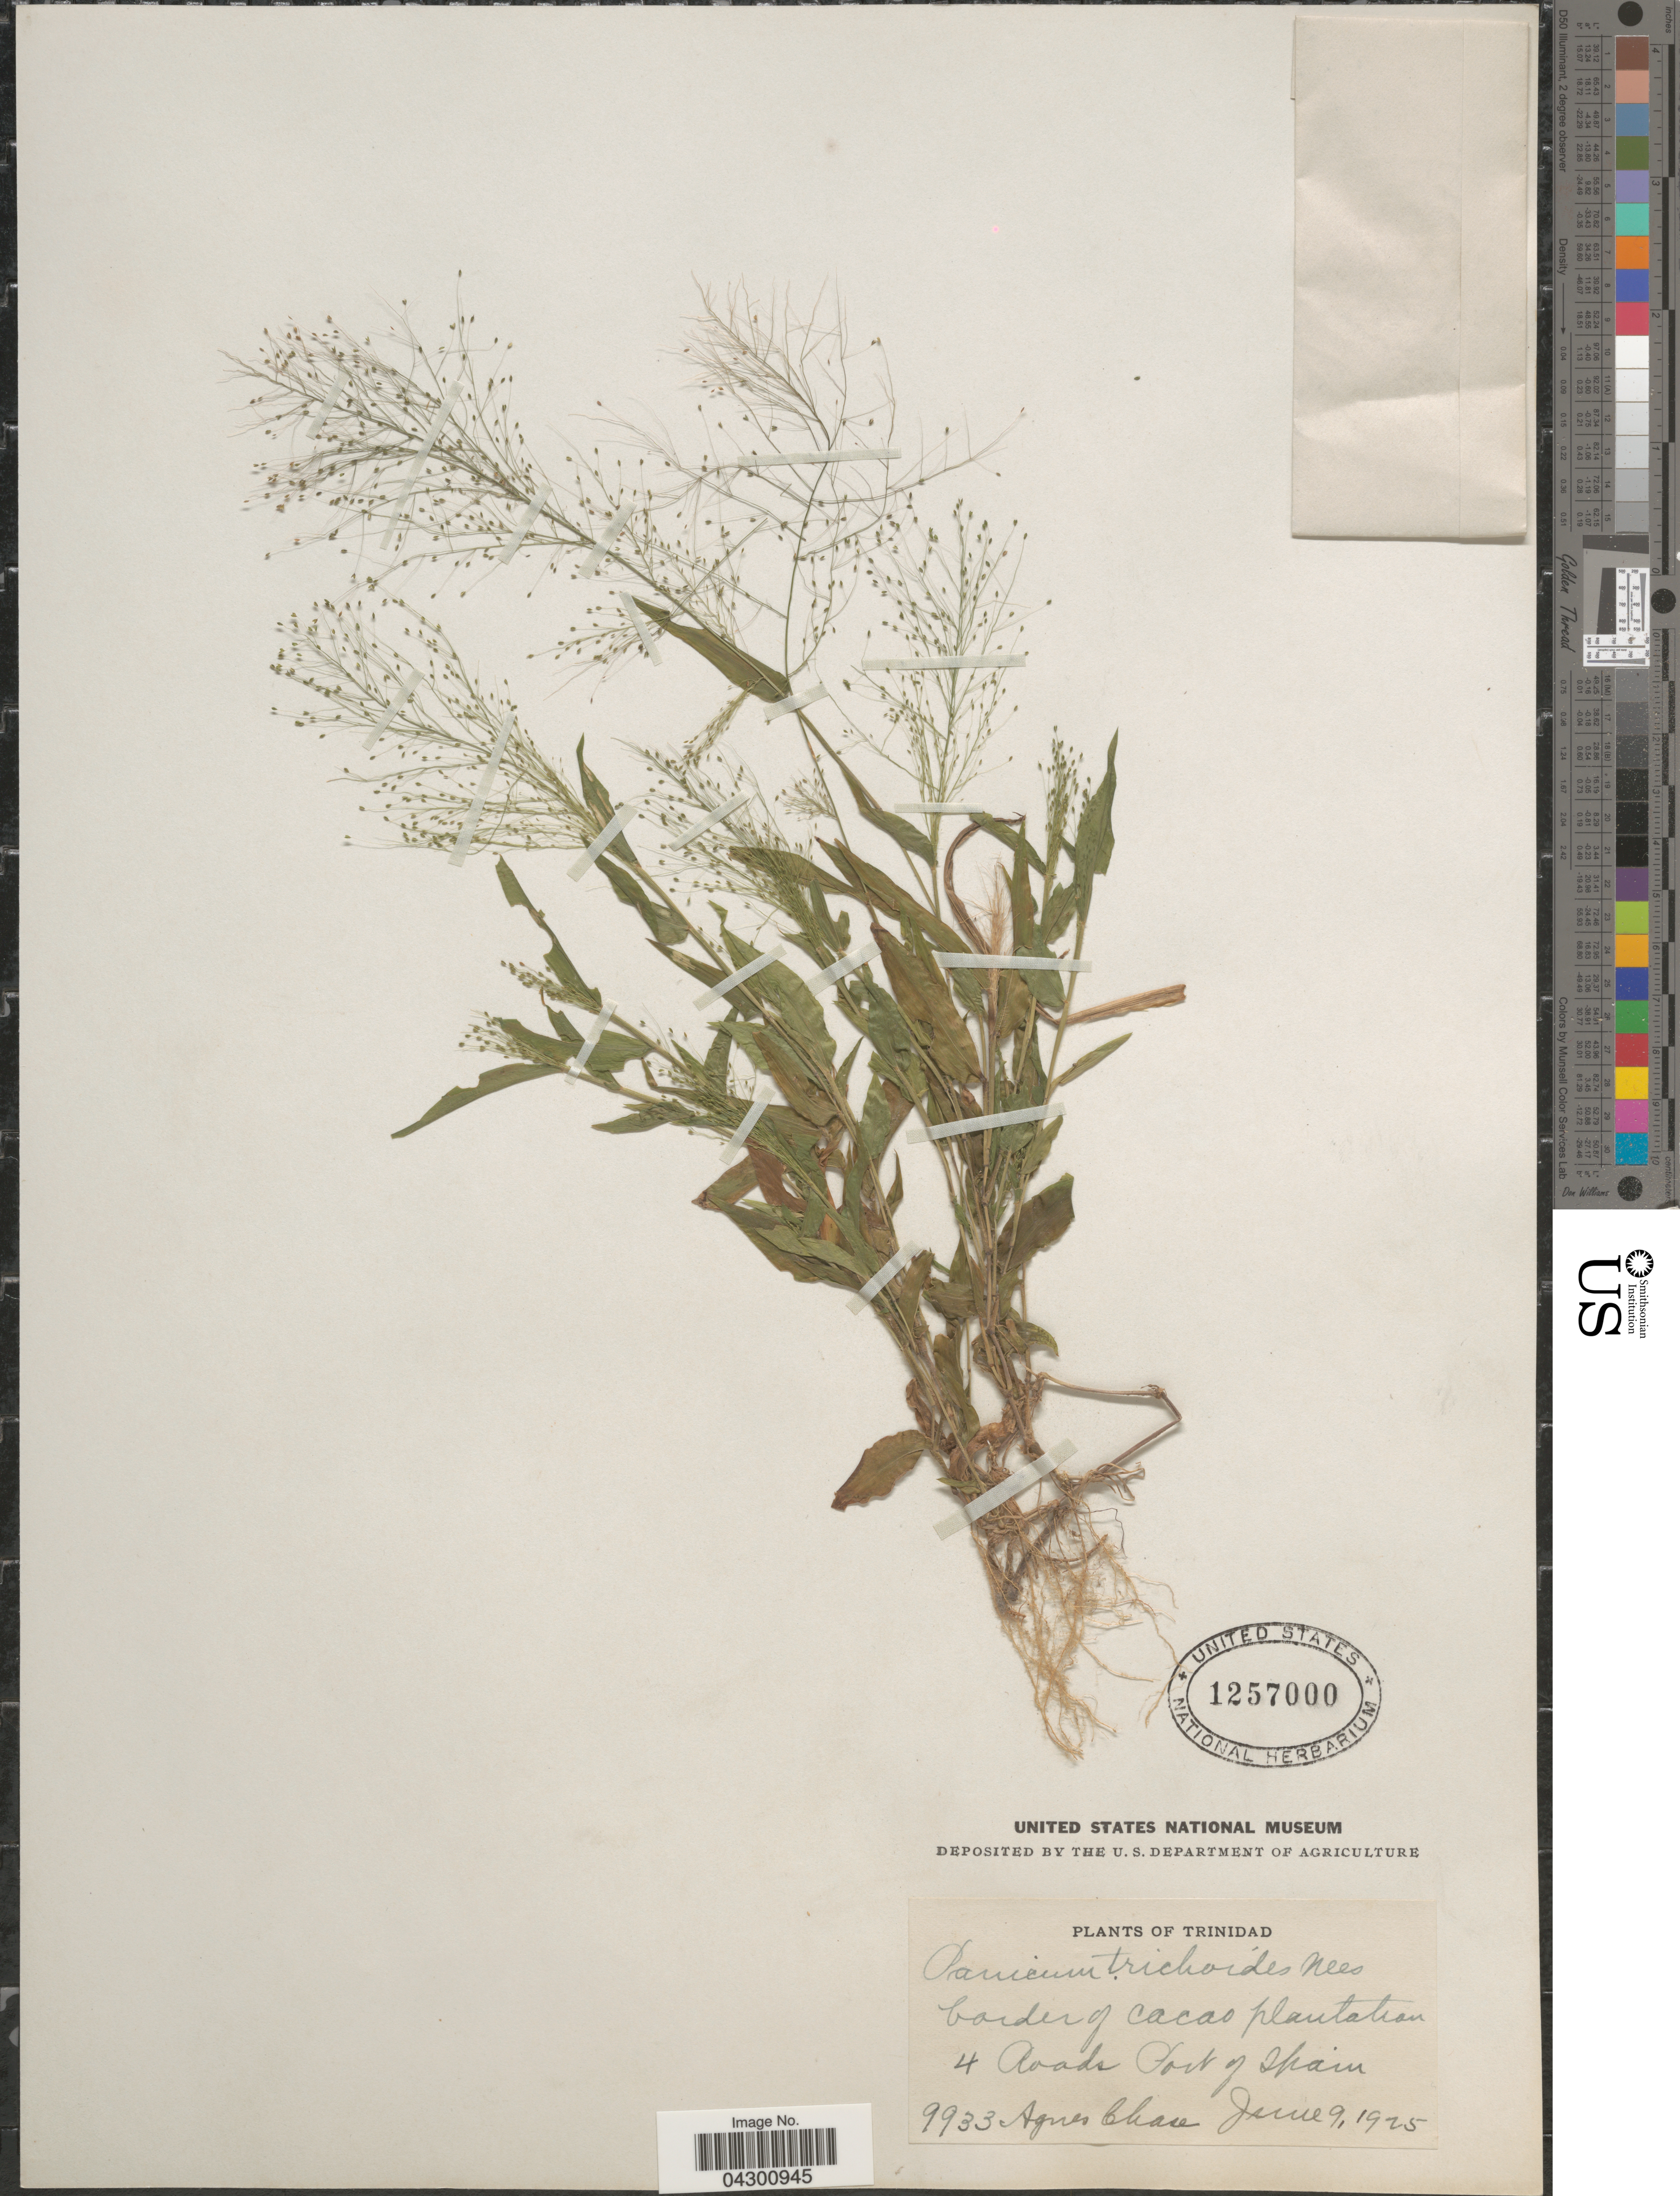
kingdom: Plantae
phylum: Tracheophyta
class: Liliopsida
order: Poales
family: Poaceae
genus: Panicum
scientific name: Panicum trichoides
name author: Sw.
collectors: A. Chase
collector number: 9933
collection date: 1925-06-09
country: Trinidad and Tobago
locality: Trinidad. Border of cacao plantation 4 Roads Port of Spain.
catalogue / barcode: US 1257000